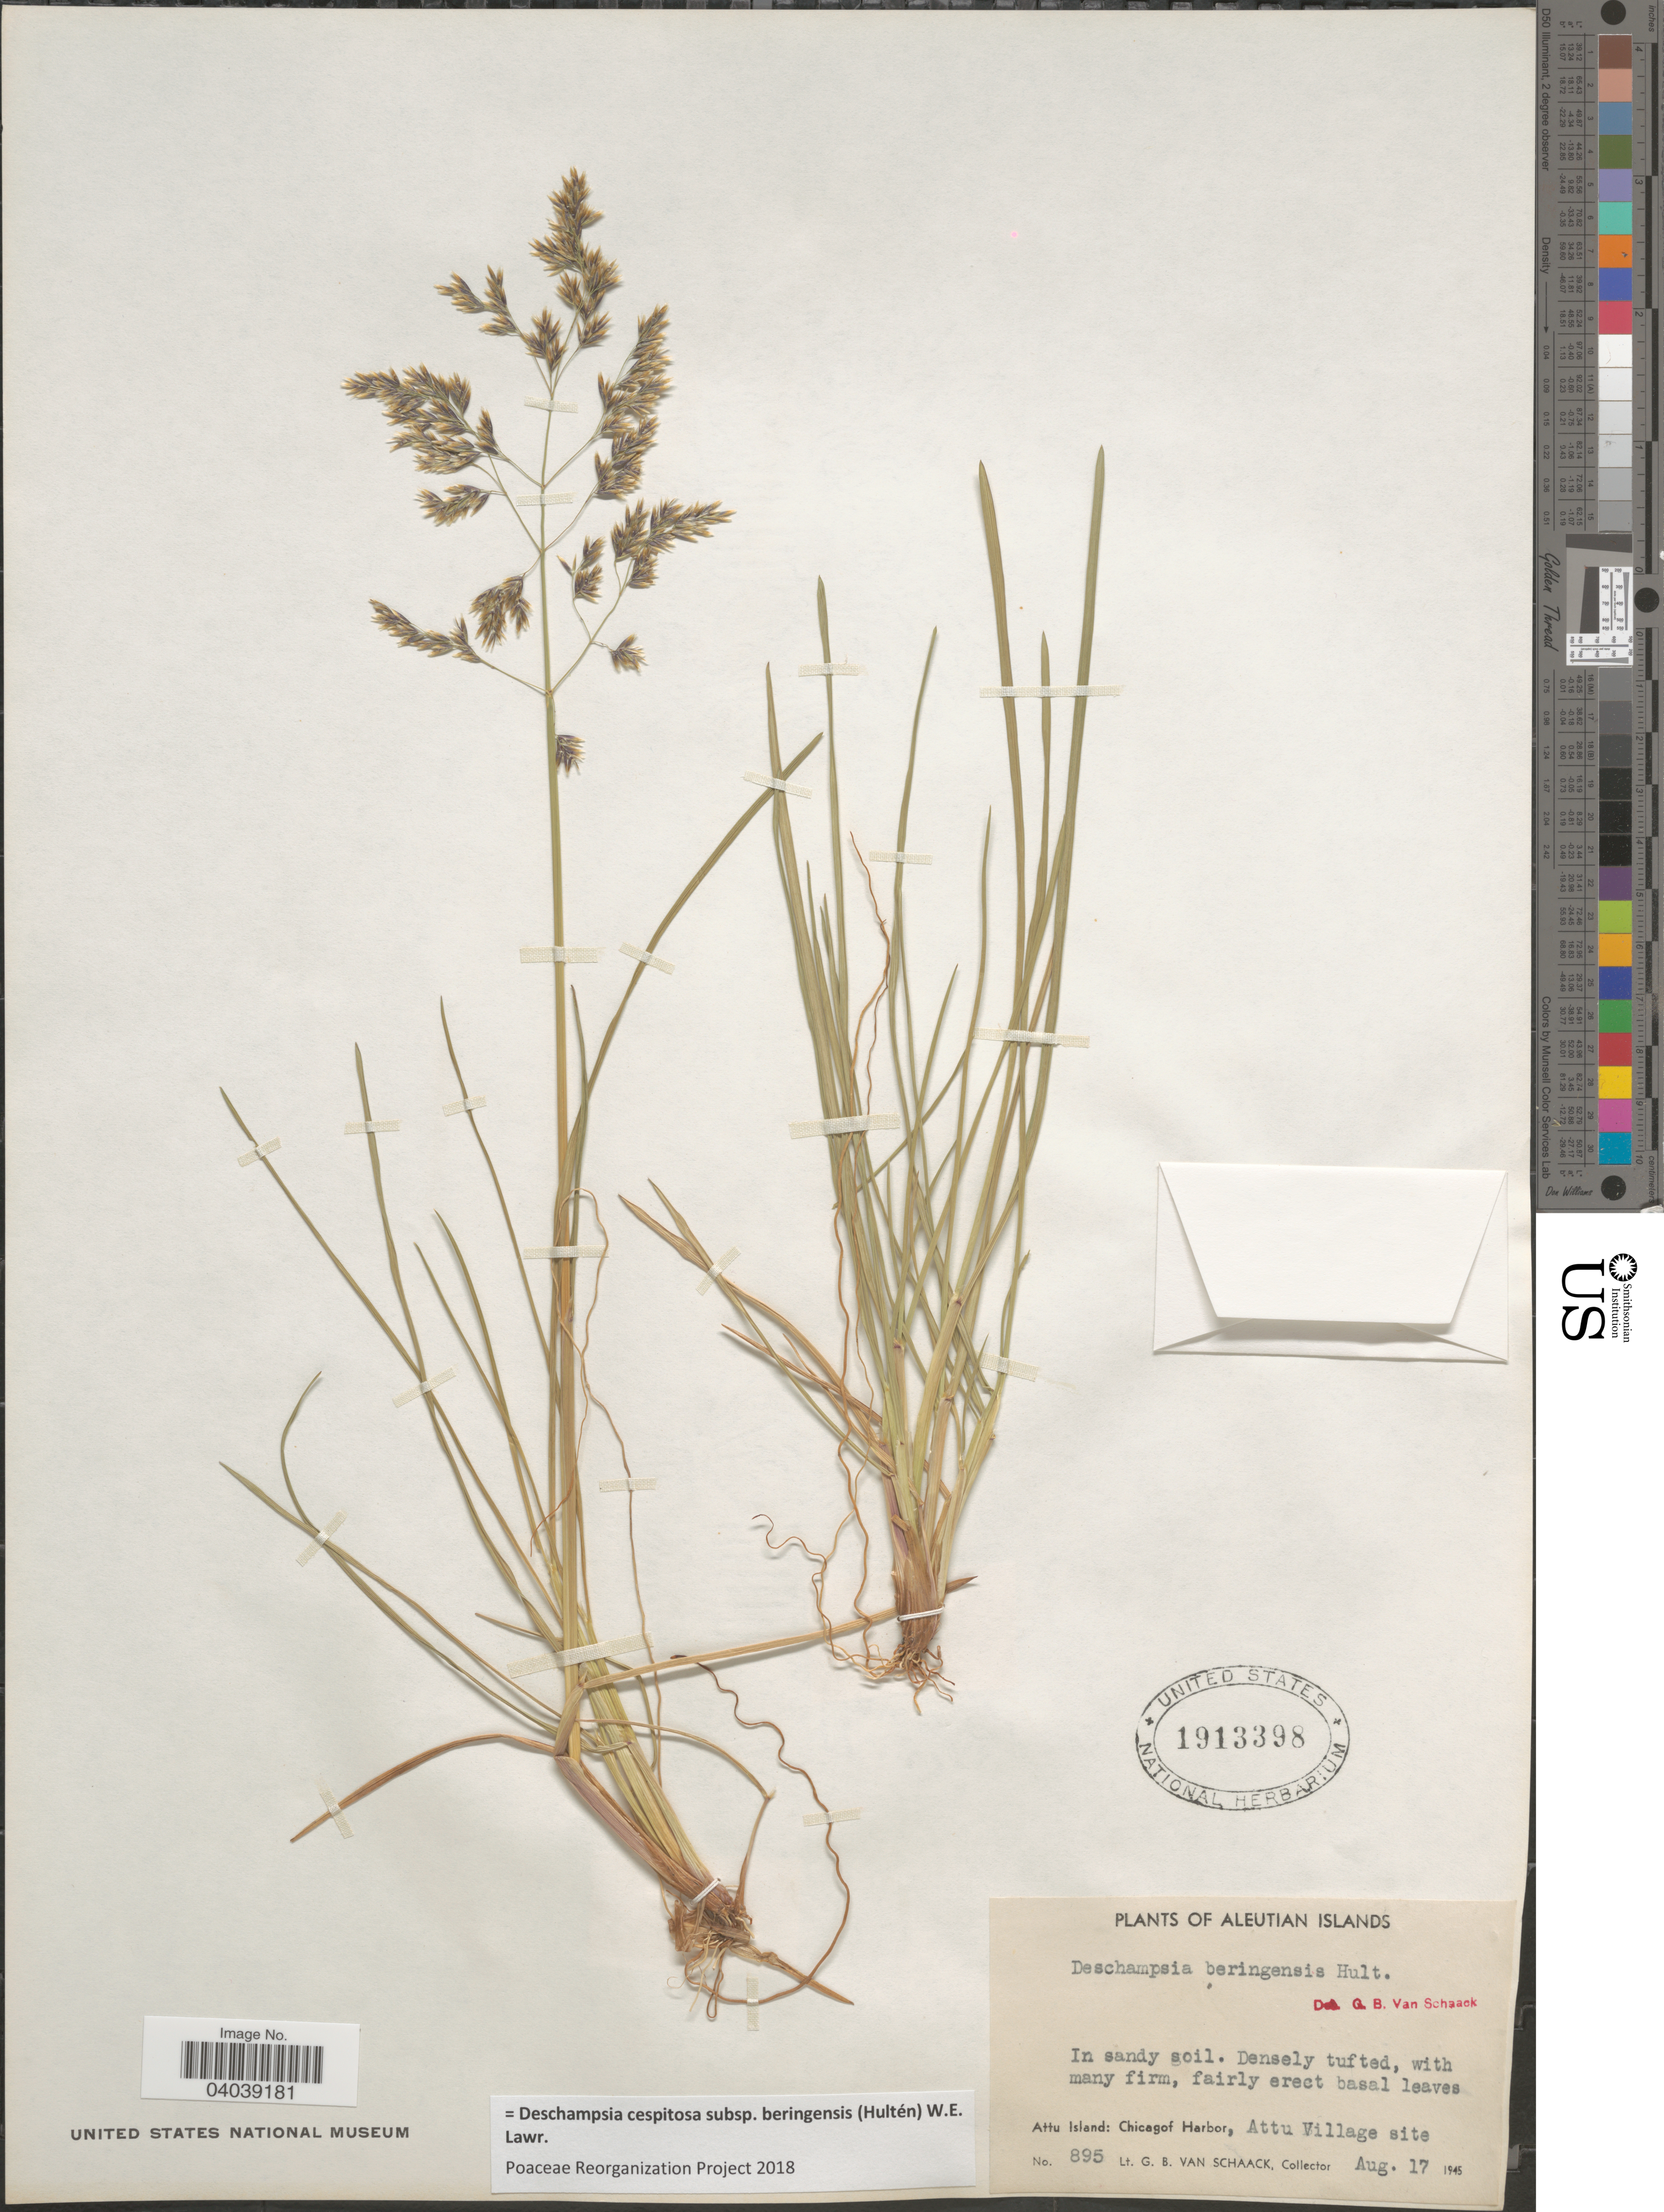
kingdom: Plantae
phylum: Tracheophyta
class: Liliopsida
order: Poales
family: Poaceae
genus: Deschampsia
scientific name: Deschampsia cespitosa subsp. beringensis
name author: (Hultén) Lawrence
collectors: G. Van Schaack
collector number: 895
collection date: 1945-08-17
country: United States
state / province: Alaska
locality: Aleutian Islands. Attu Island: Chicagof Harbor, Attu Village site.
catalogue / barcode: US 1913398